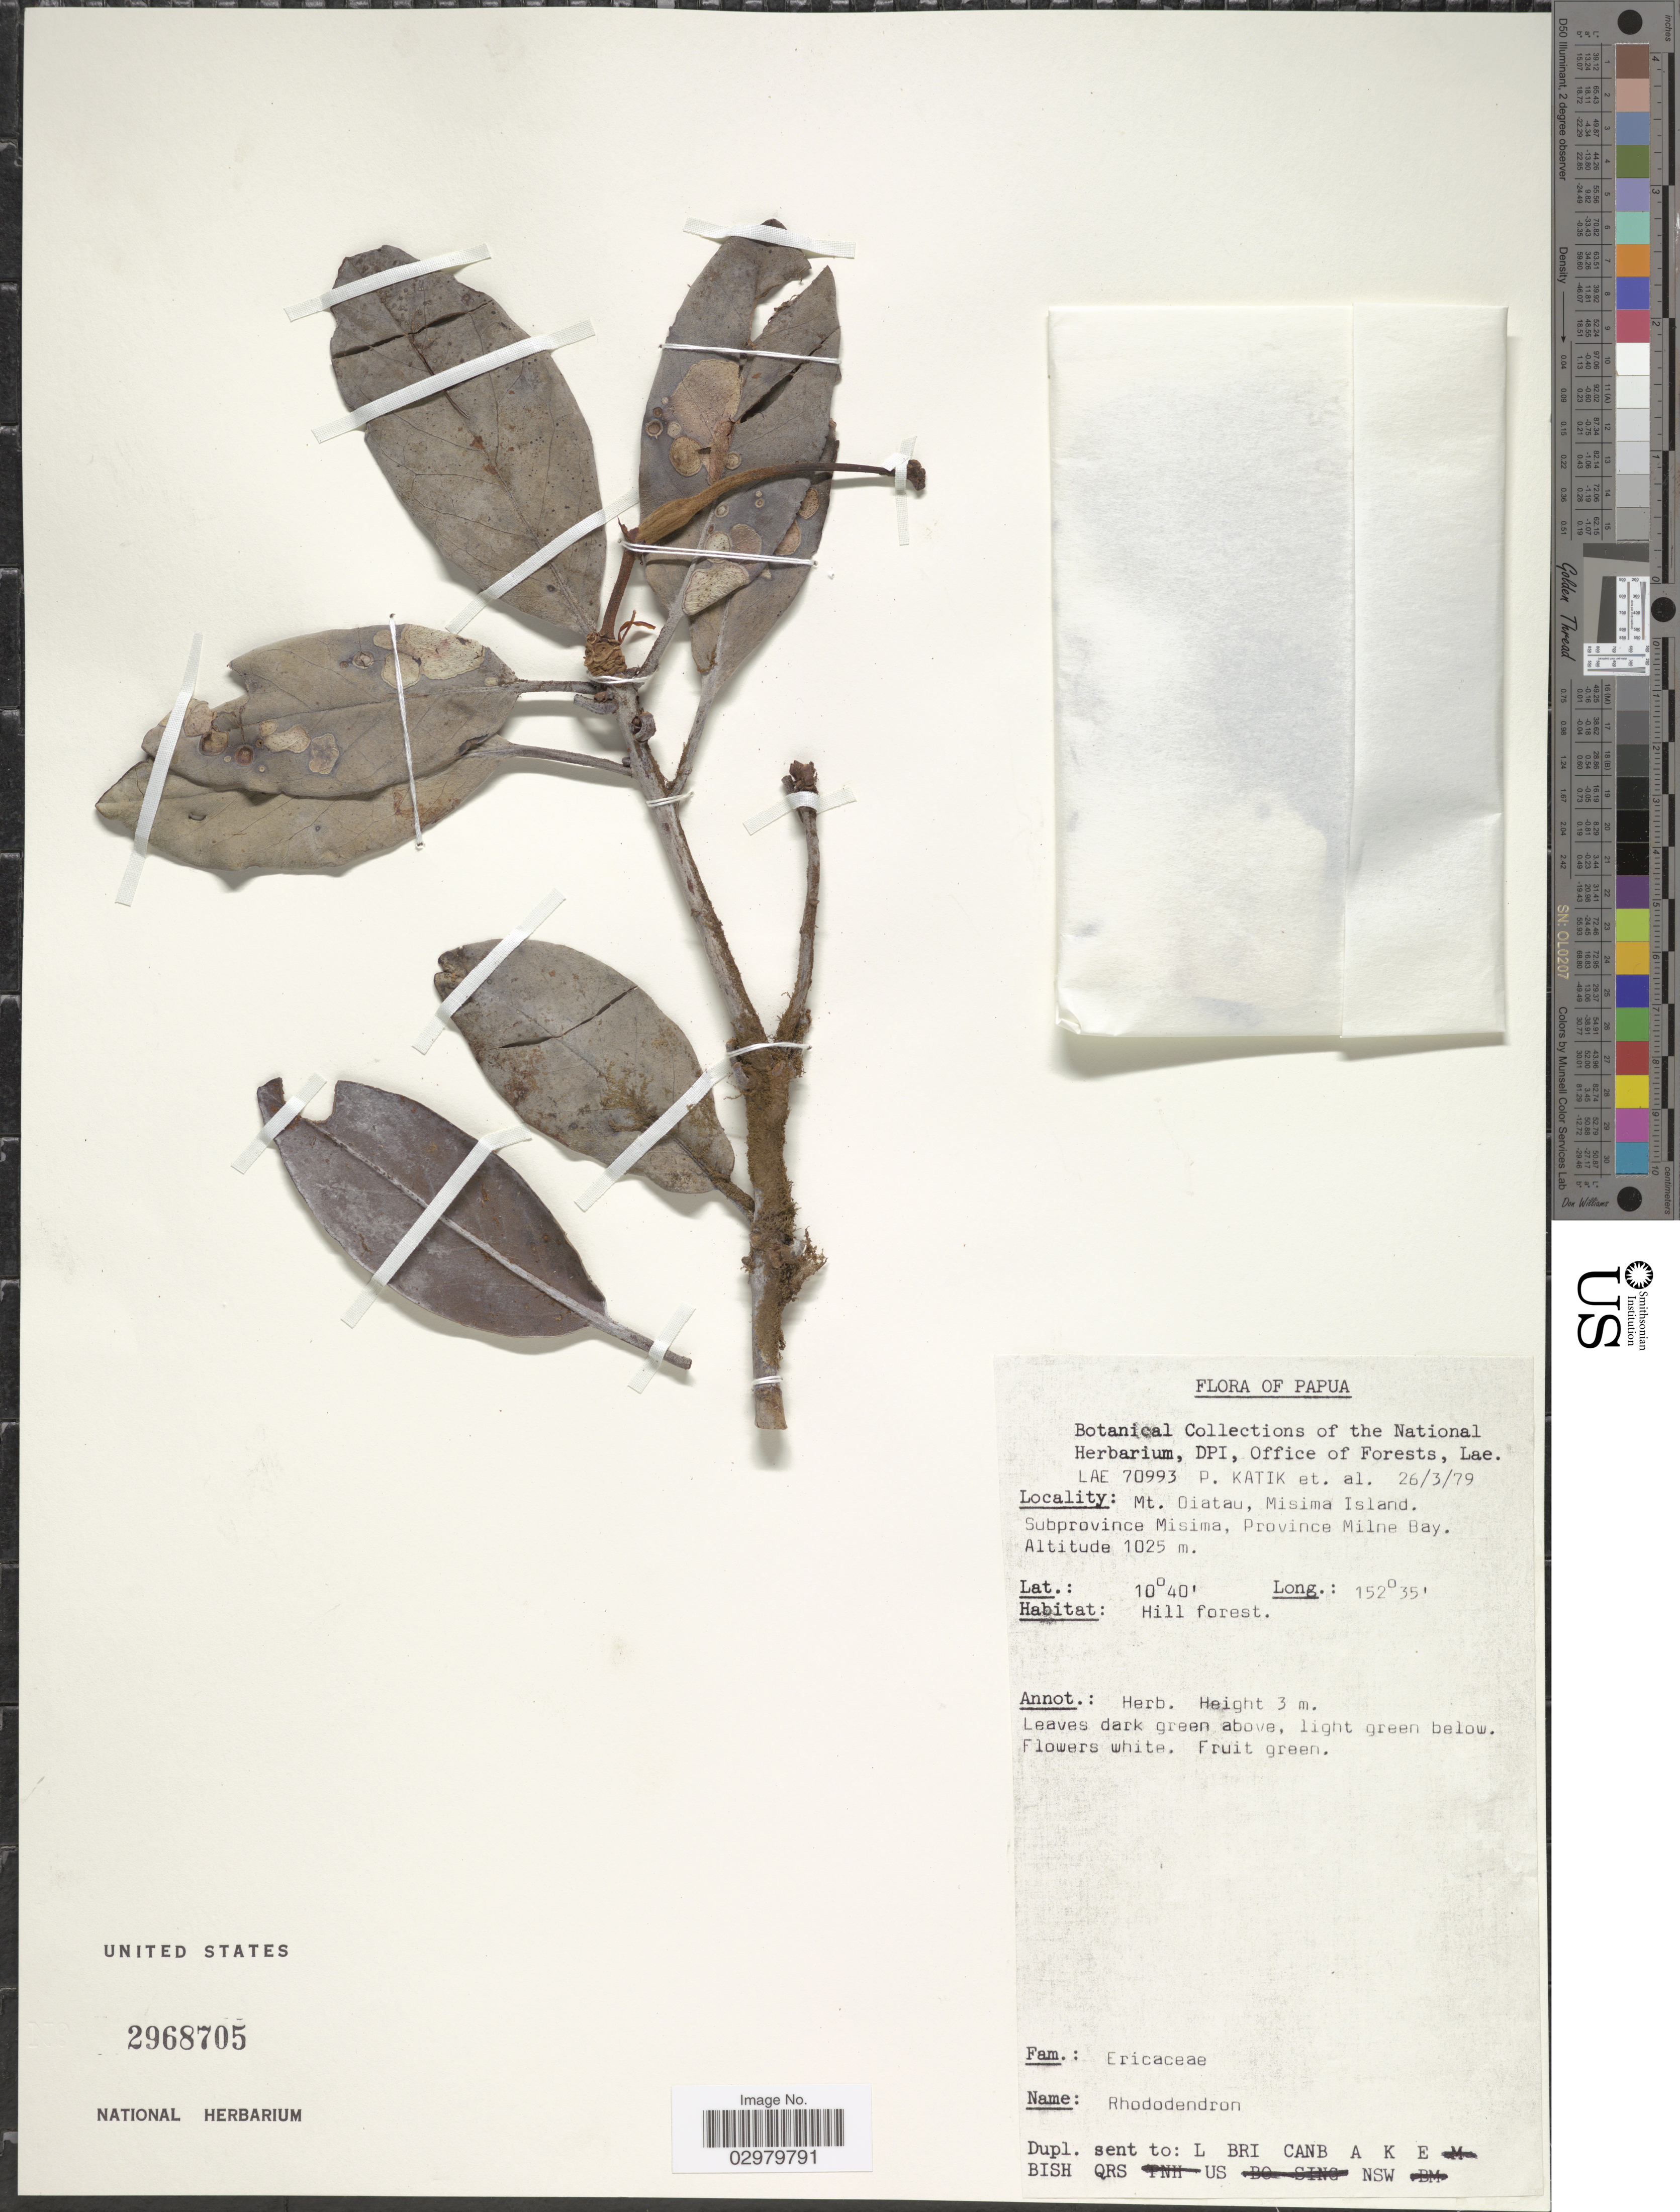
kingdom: Plantae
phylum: Tracheophyta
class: Magnoliopsida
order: Ericales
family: Ericaceae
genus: Rhododendron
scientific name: Rhododendron sp.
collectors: P. Katik & et al.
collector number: LAE 70993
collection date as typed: Transcribed d/m/y: 26/3/79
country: Papua New Guinea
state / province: Milne Bay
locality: Papua. Mt. Oiatau, Misima Island. Subprovince Misima, Province Milne Bay.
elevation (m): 1025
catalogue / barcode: US 2968705